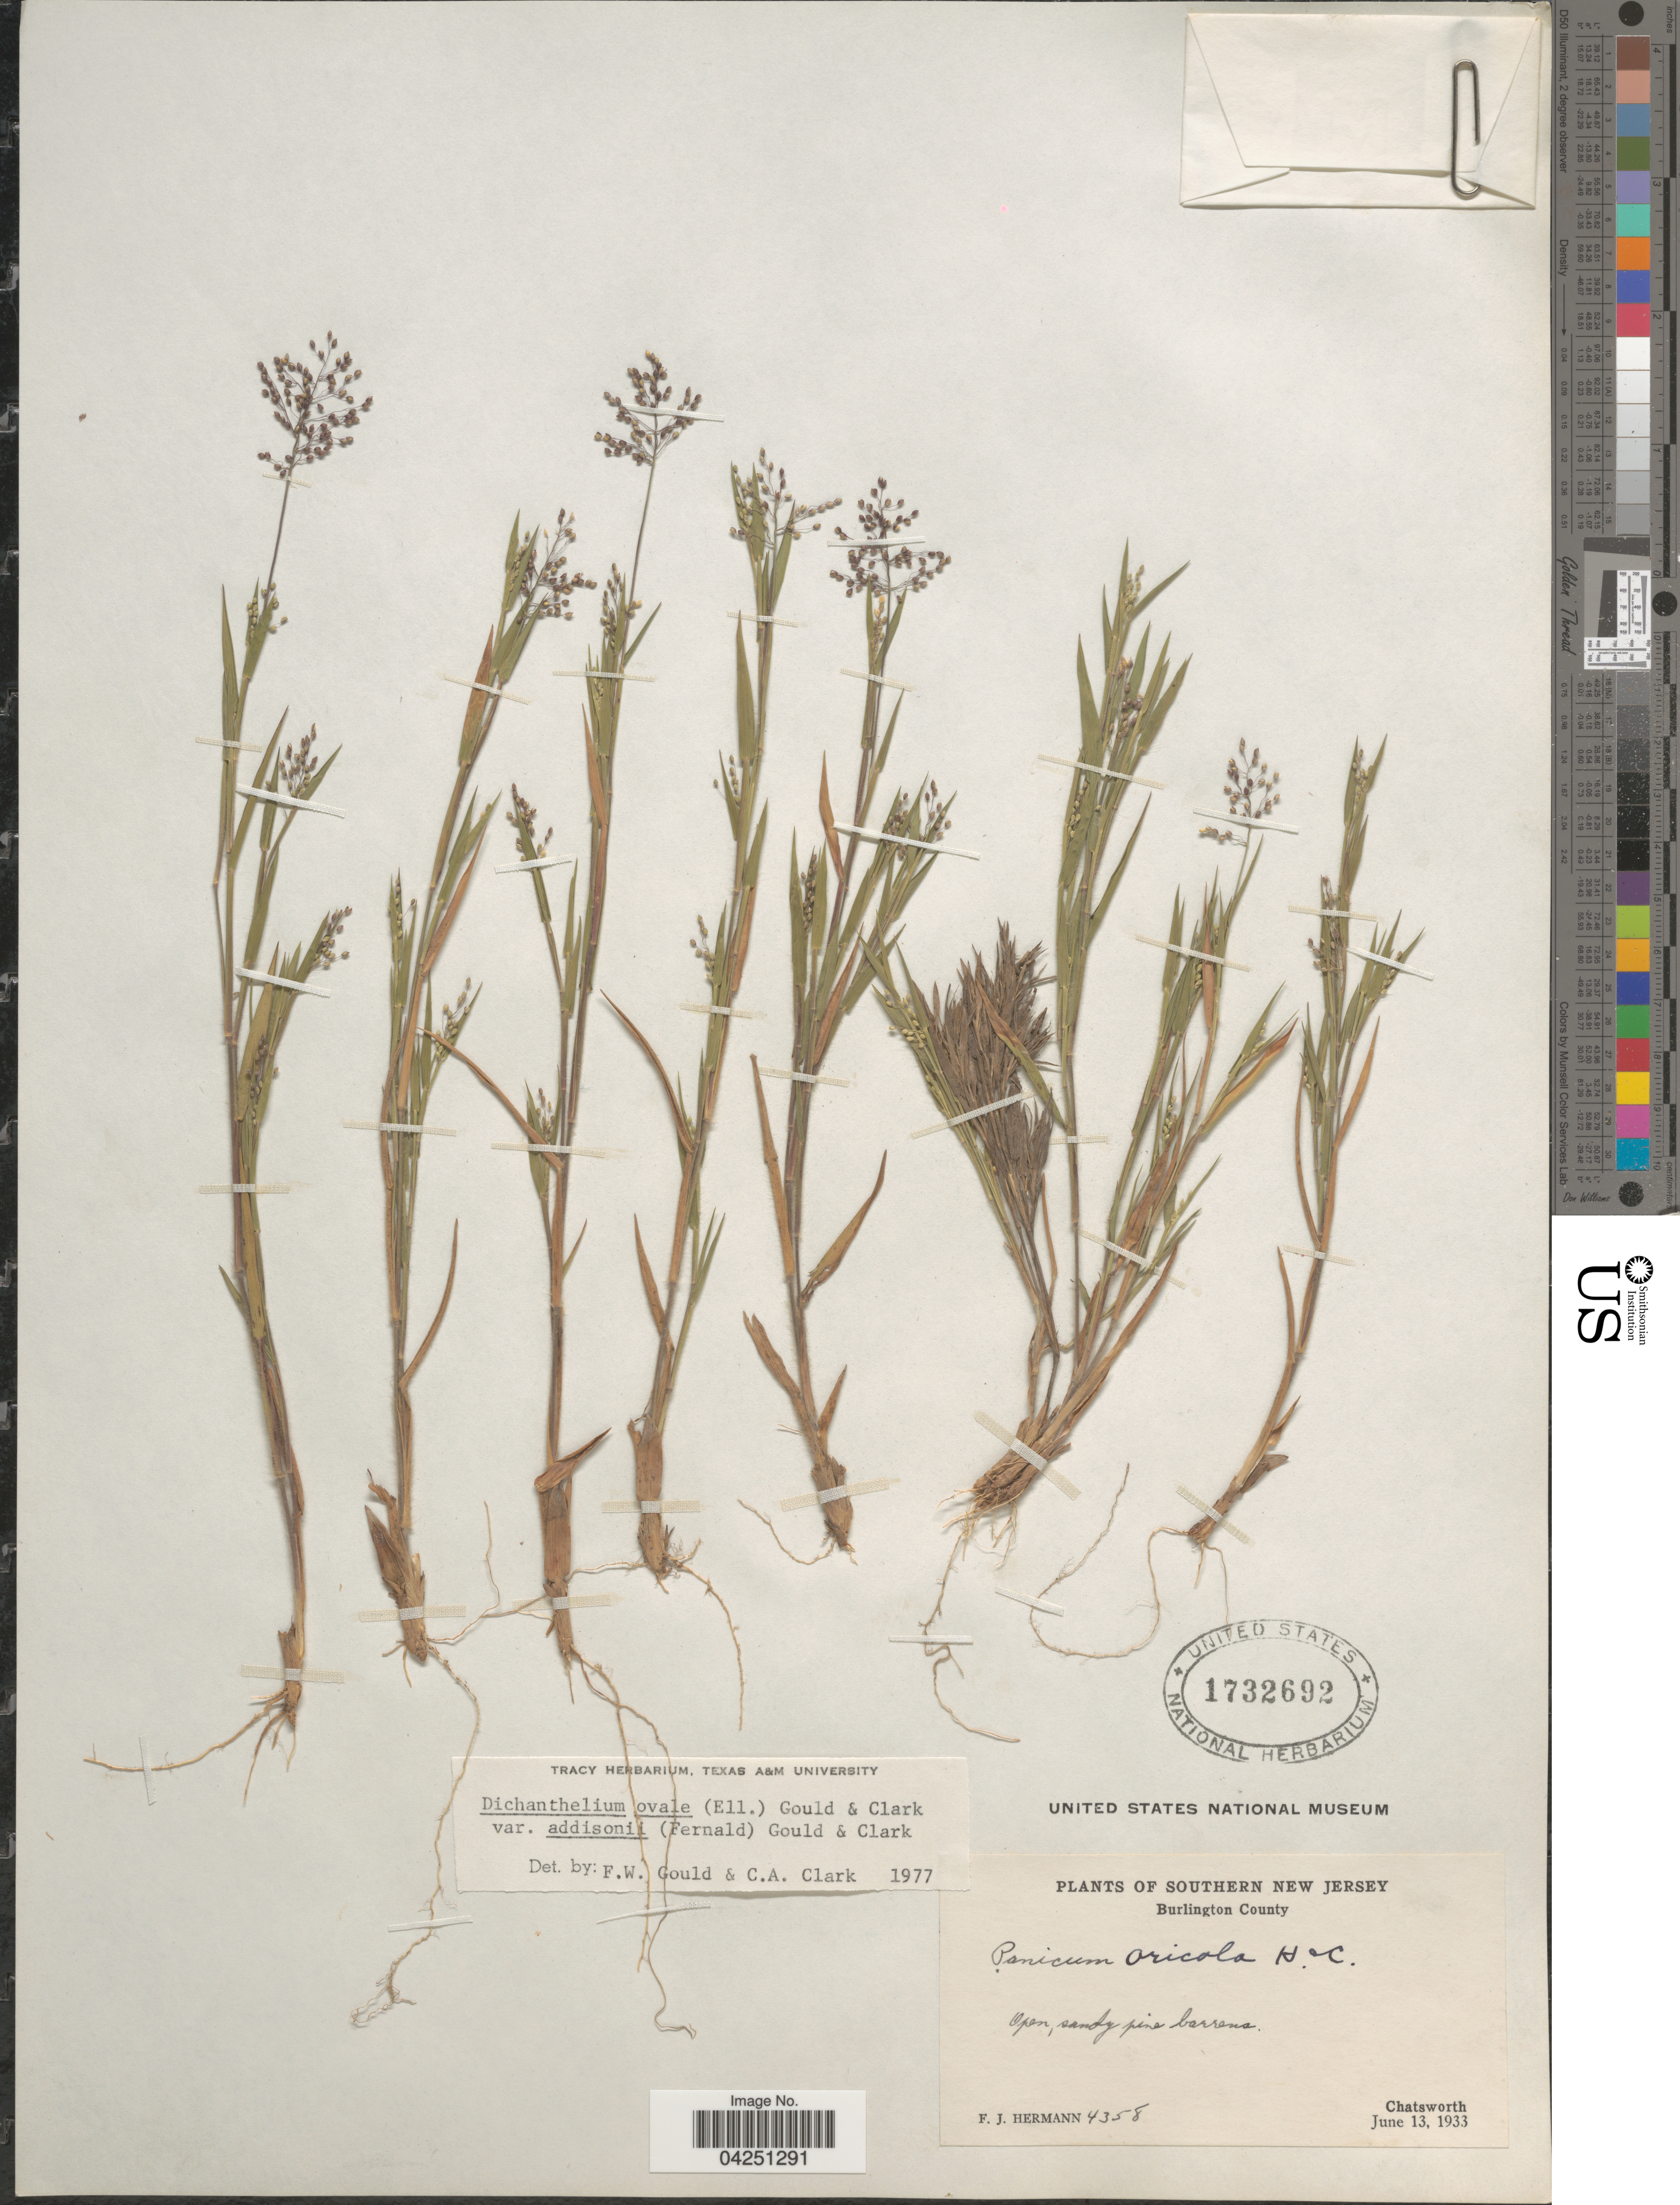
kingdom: Plantae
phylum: Tracheophyta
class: Liliopsida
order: Poales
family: Poaceae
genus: Dichanthelium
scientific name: Dichanthelium acuminatum var. acuminatum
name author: (Sw.) Gould & C.A. Clark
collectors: F. J. Hermann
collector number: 4358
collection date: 1933-06-13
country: United States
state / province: New Jersey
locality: Southern New Jersey. Burlington County. Chatsworth.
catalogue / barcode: US 1732692